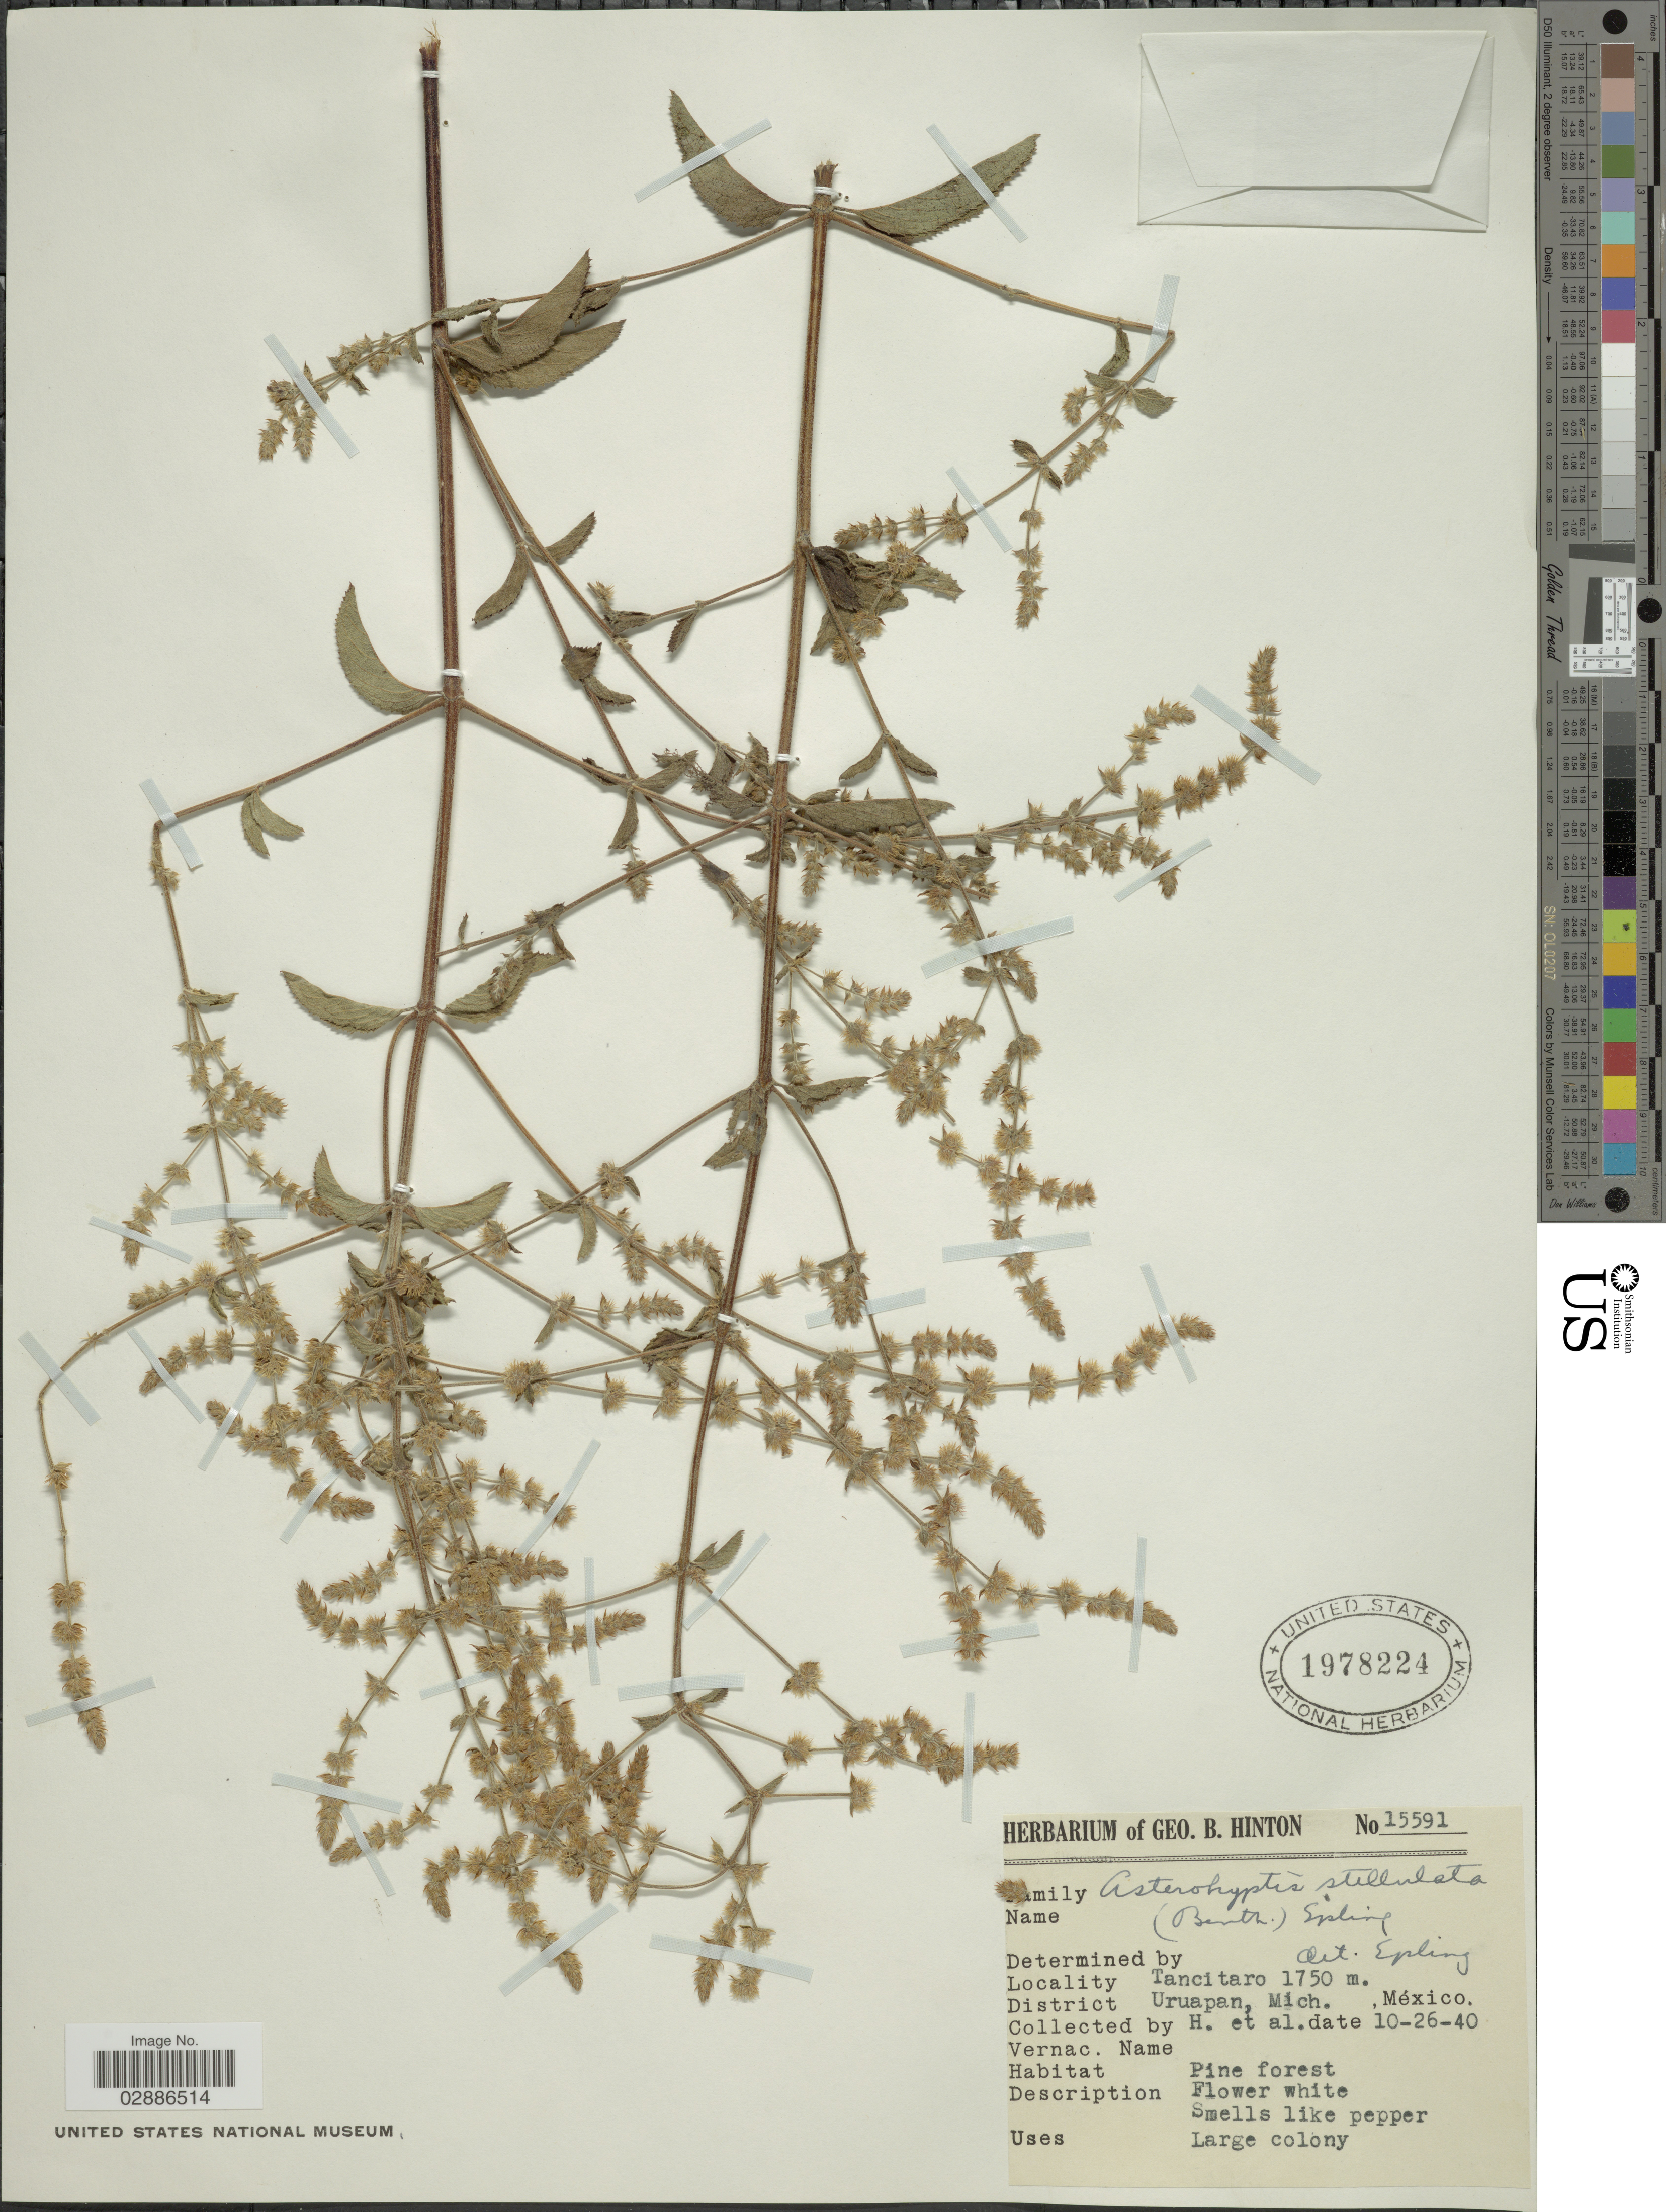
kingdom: Plantae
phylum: Tracheophyta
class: Magnoliopsida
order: Lamiales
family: Lamiaceae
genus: Asterohyptis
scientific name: Asterohyptis stellulata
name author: (Benth.) Epling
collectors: G. B. Hinton & et al.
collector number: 15591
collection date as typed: Transcribed d/m/y: 26/10/40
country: Mexico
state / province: Michoacán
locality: Tancitaro, District Uruapan, Mich., México.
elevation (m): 1750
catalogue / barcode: US 1978224